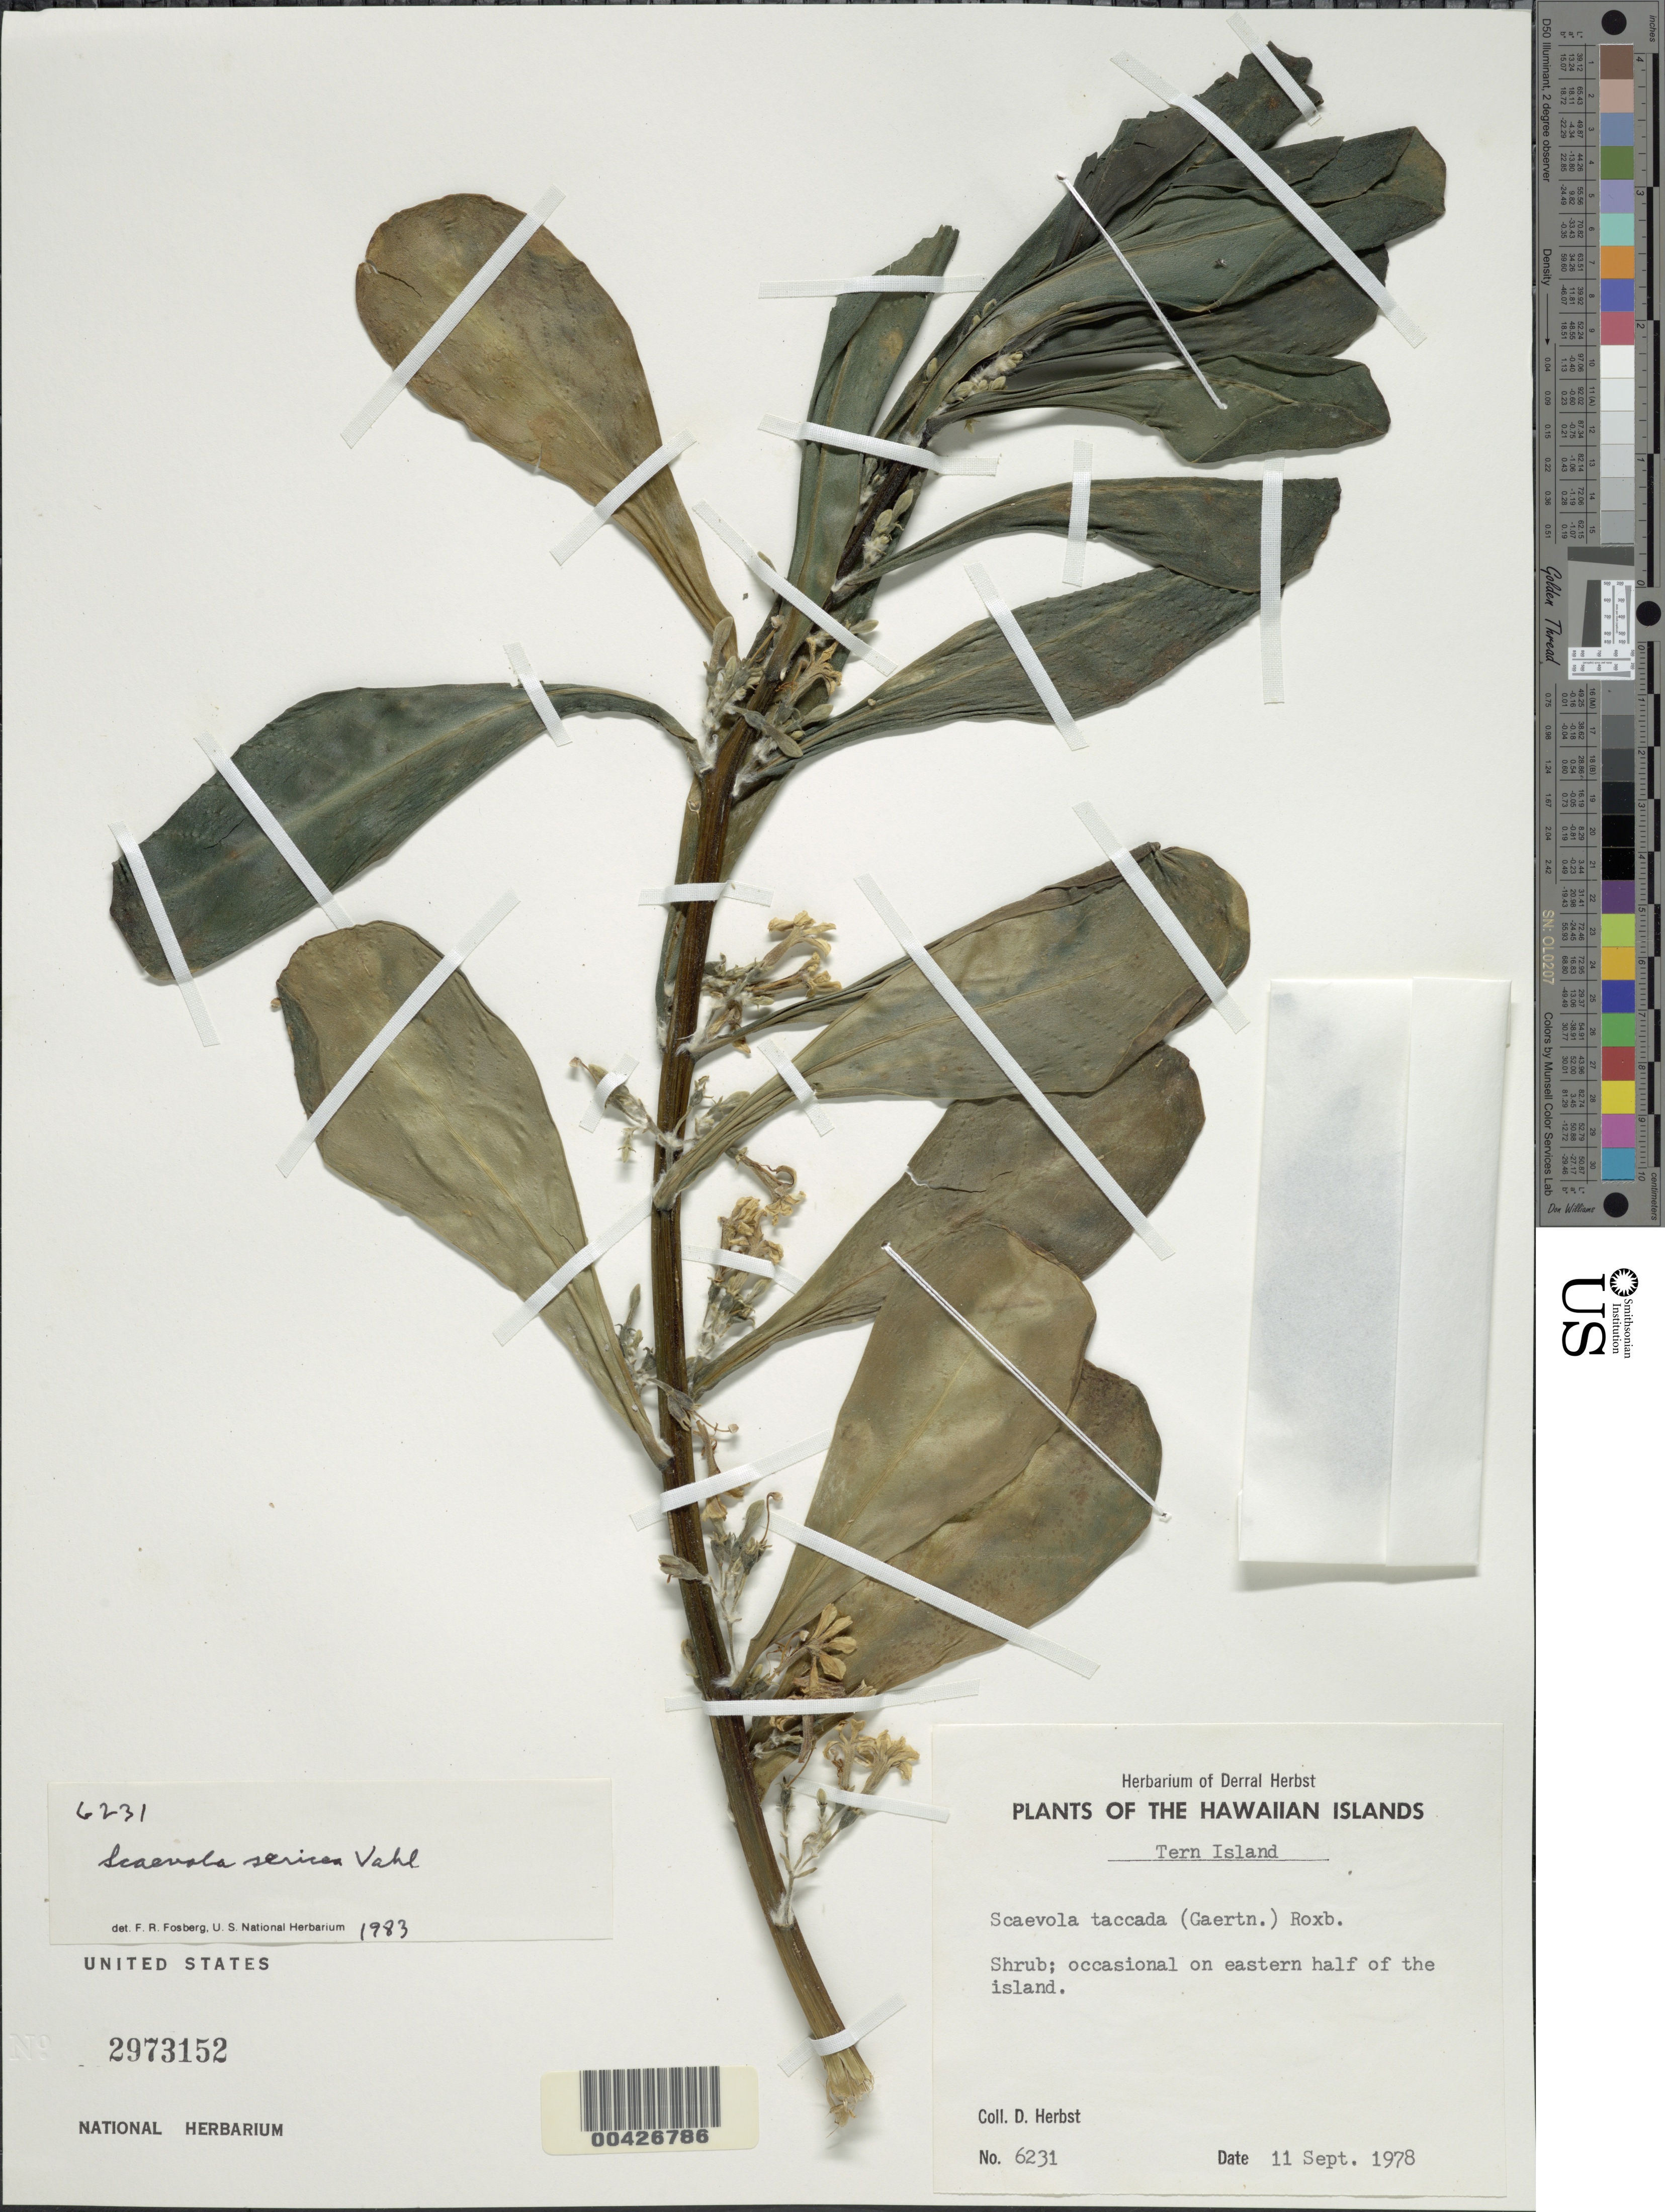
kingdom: Plantae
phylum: Tracheophyta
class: Magnoliopsida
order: Asterales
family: Goodeniaceae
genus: Scaevola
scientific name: Scaevola taccada var. taccada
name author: (Gaertn.) Roxb.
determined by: Wagner, W. L., (BOT), Smithsonian Institution - National Museum of Natural History (UNITED STATES)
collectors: D. R. Herbst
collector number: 6231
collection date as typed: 11 Sep 1978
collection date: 1978-09-11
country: United States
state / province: Hawaii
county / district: Honolulu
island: French Frigate Shoals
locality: Tern Islet: on eastern half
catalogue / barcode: US 2973152